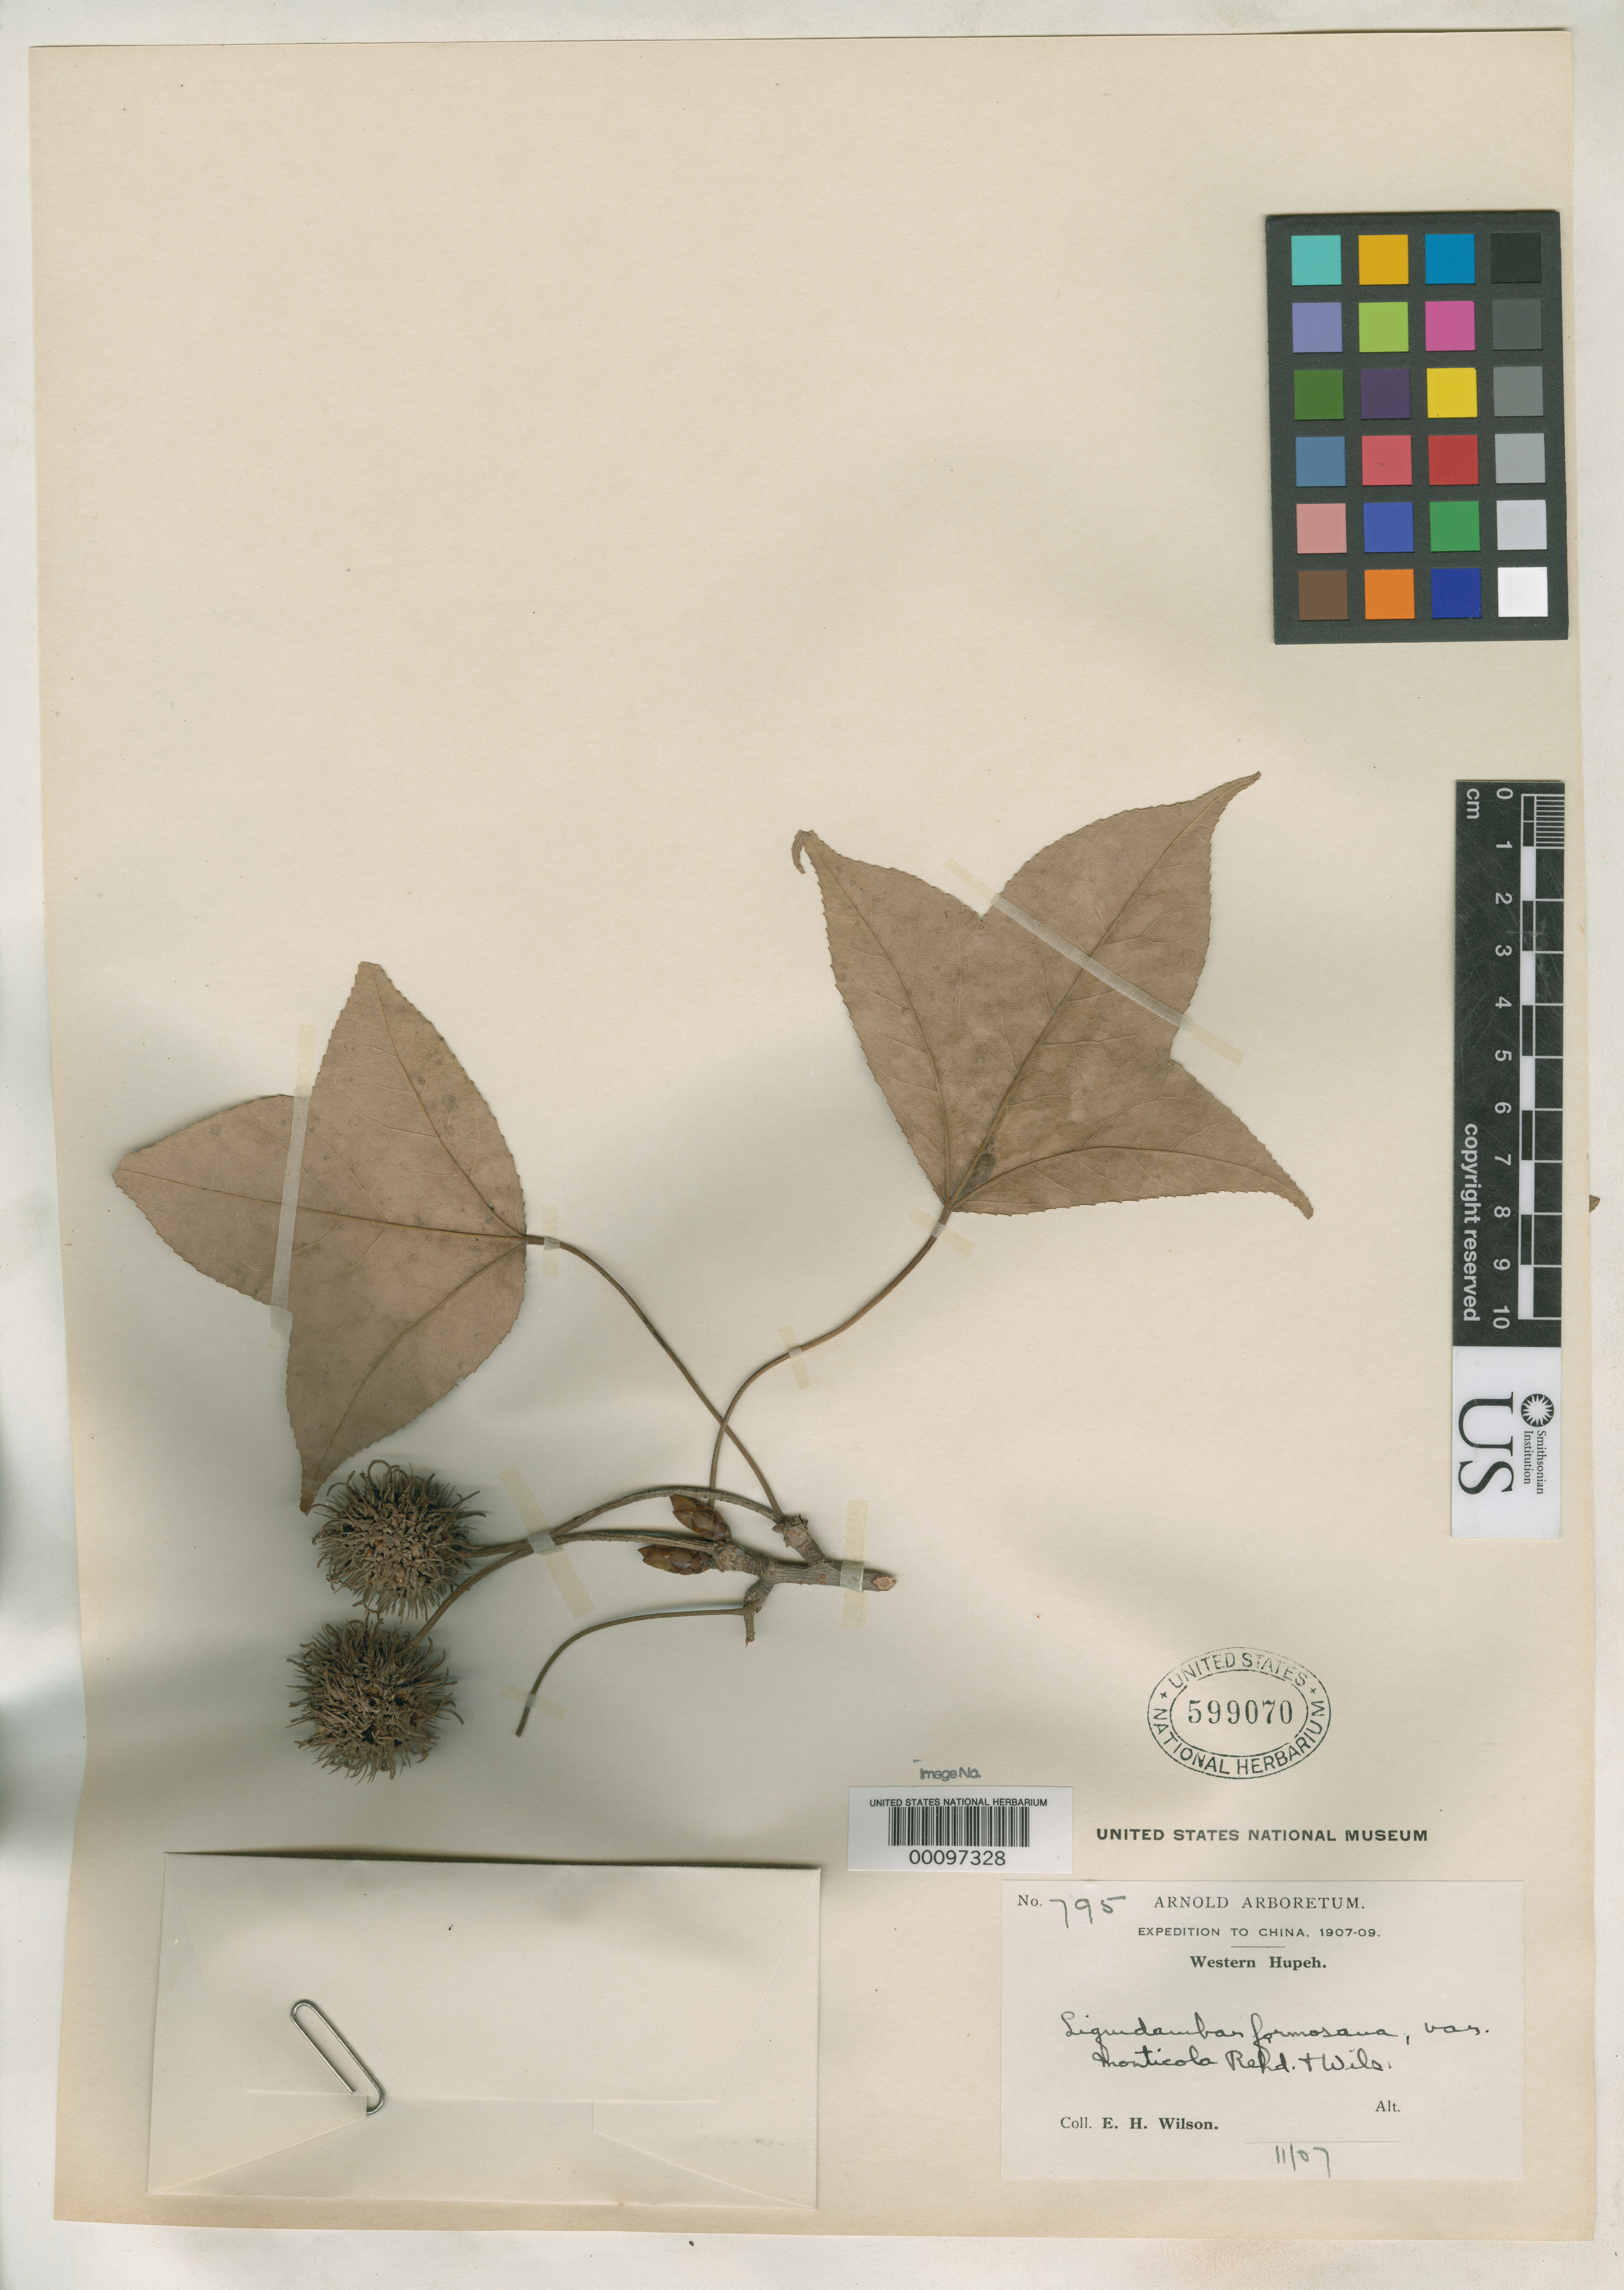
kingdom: Plantae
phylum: Tracheophyta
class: Magnoliopsida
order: Saxifragales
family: Altingiaceae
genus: Liquidambar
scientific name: Liquidambar formosana var. monticola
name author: Rehder & E.H. Wilson in Sarg.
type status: Syntype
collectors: E. H. Wilson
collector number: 795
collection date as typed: Nov 1907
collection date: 1907-11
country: China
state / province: Hubei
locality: Western Hupeh. [Protologue, Hsing-shan Hsien, 600-1200 m.]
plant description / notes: Protologue, "Western Hupeh: Hsing-shan Hsien, woodlands, alt. 600-1200 m., rare, May and November 1907 (No. 795, type)"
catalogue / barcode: US 599070